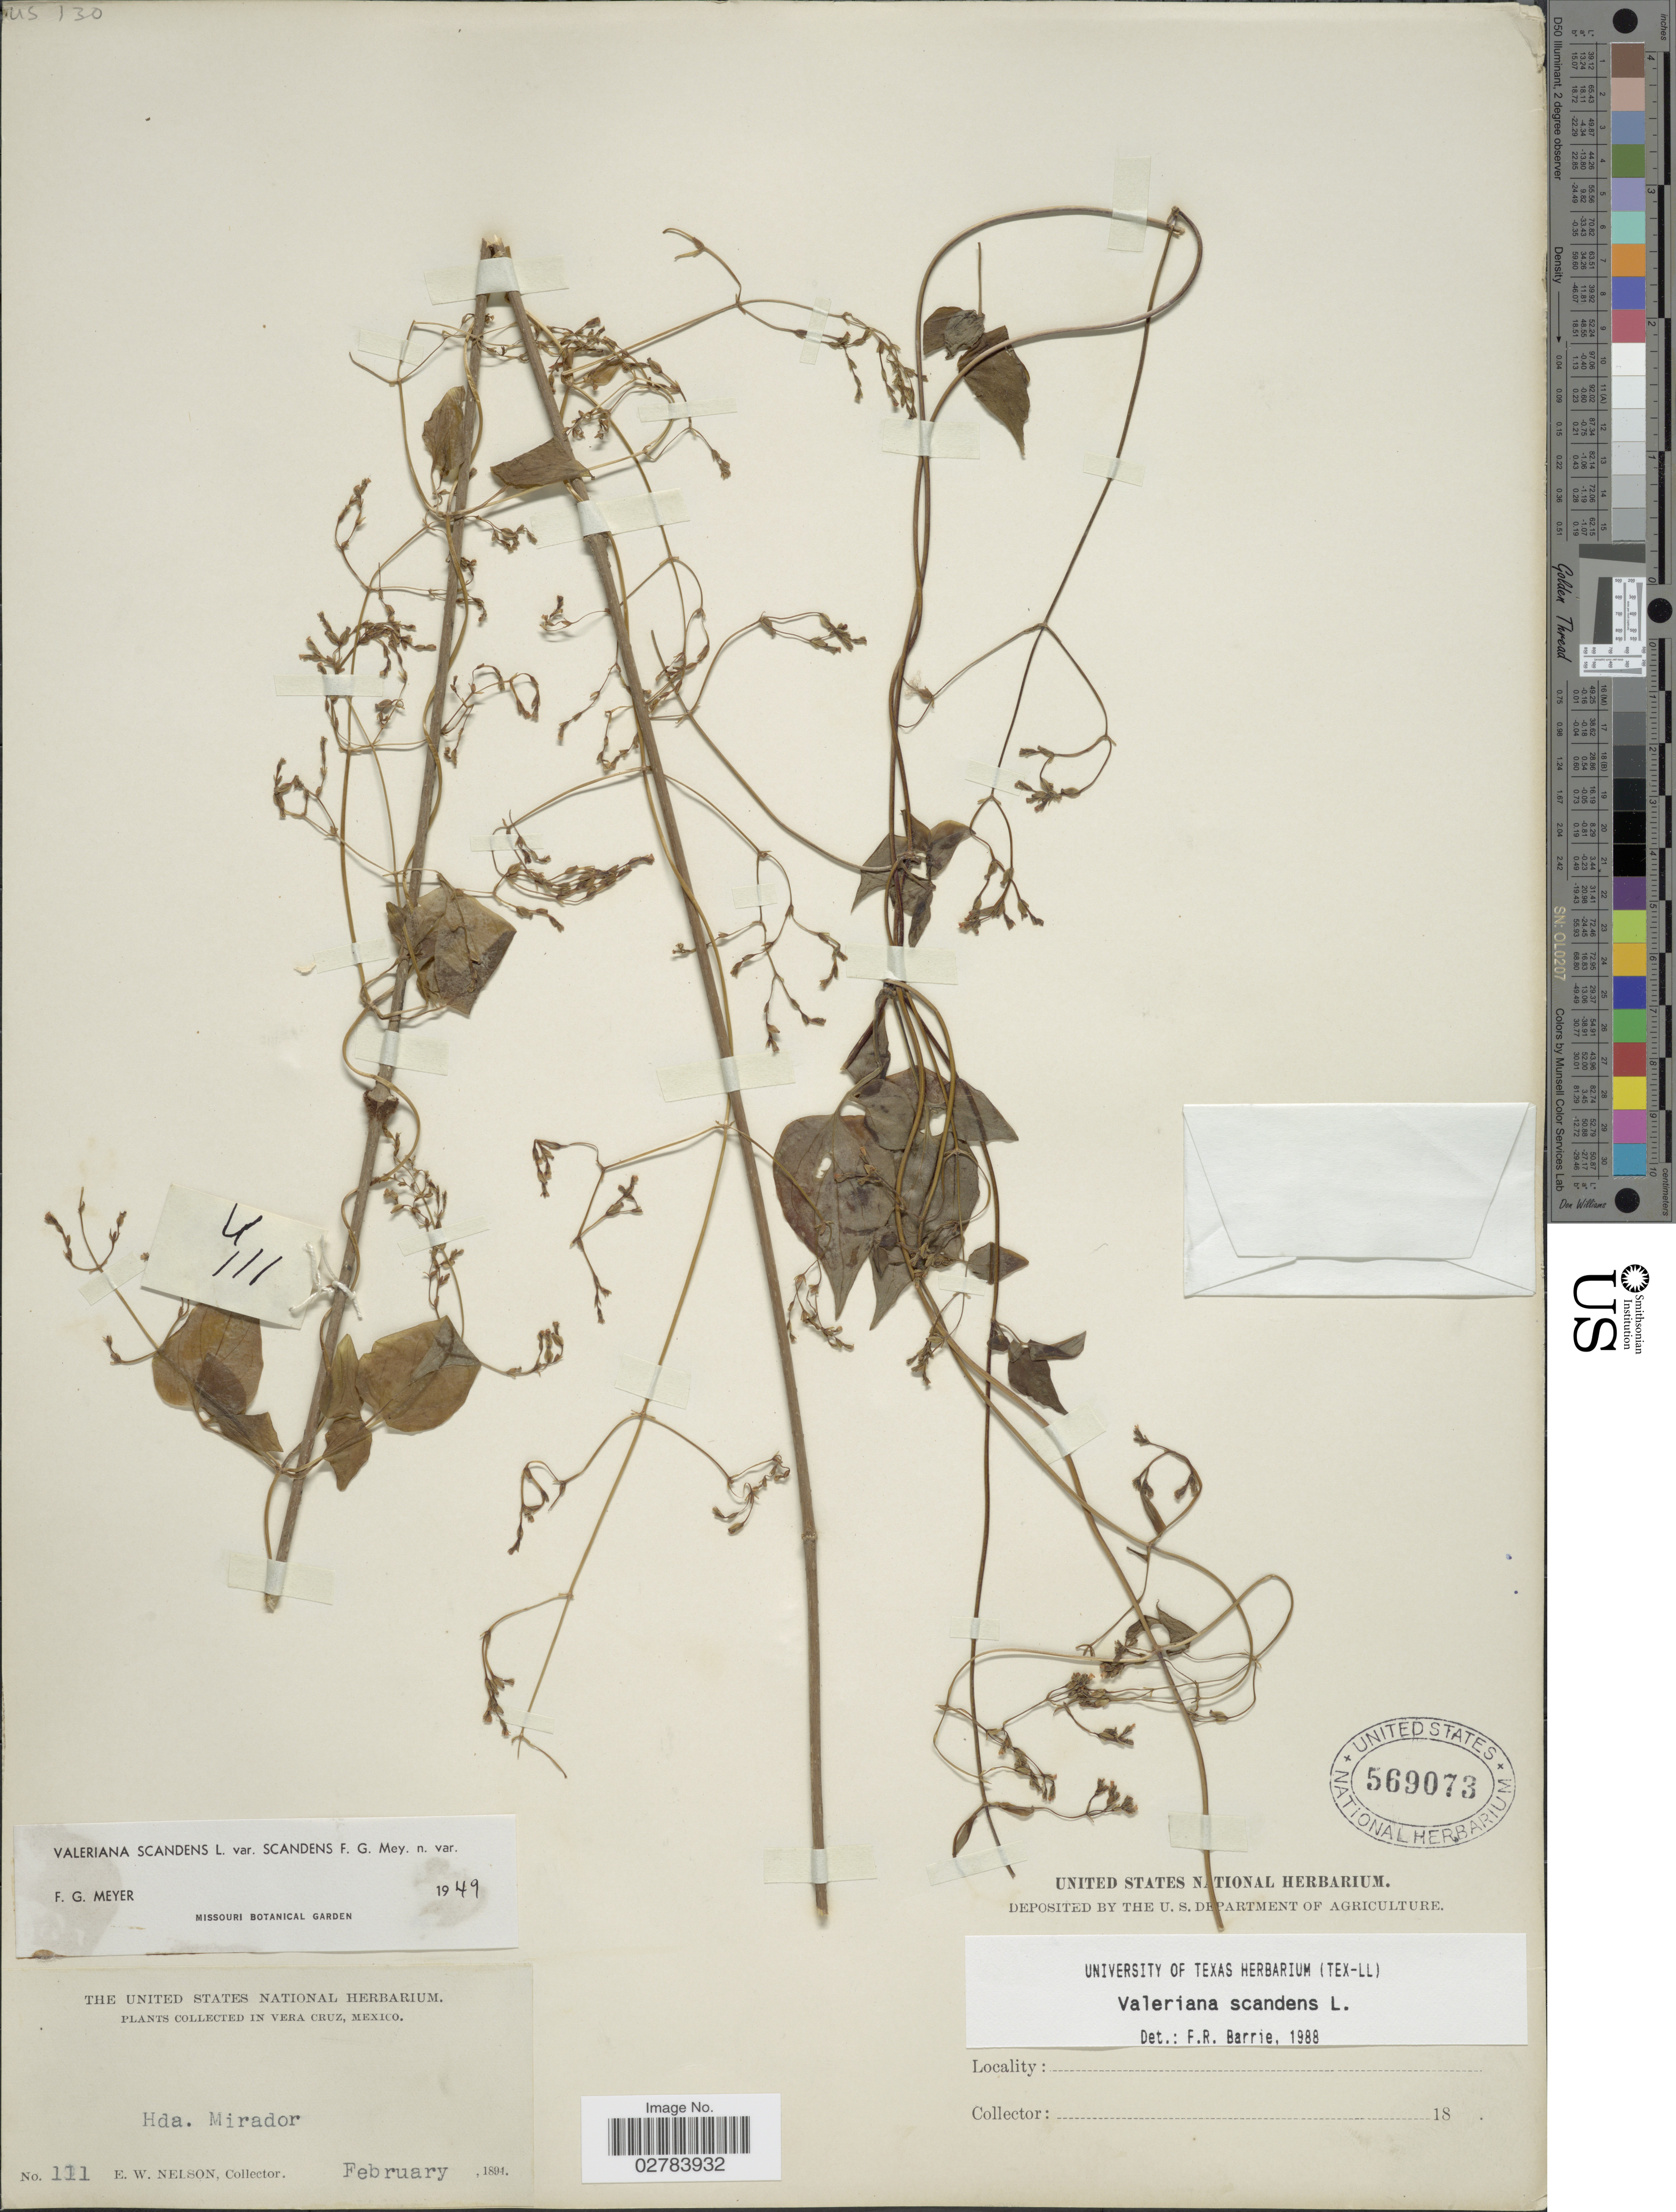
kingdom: Plantae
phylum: Tracheophyta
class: Magnoliopsida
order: Dipsacales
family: Caprifoliaceae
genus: Valeriana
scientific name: Valeriana scandens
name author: L.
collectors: E. W. Nelson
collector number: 111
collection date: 1894-02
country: Mexico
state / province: Veracruz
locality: Vera Cruz, Hda, Mirador.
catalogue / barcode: US 569073